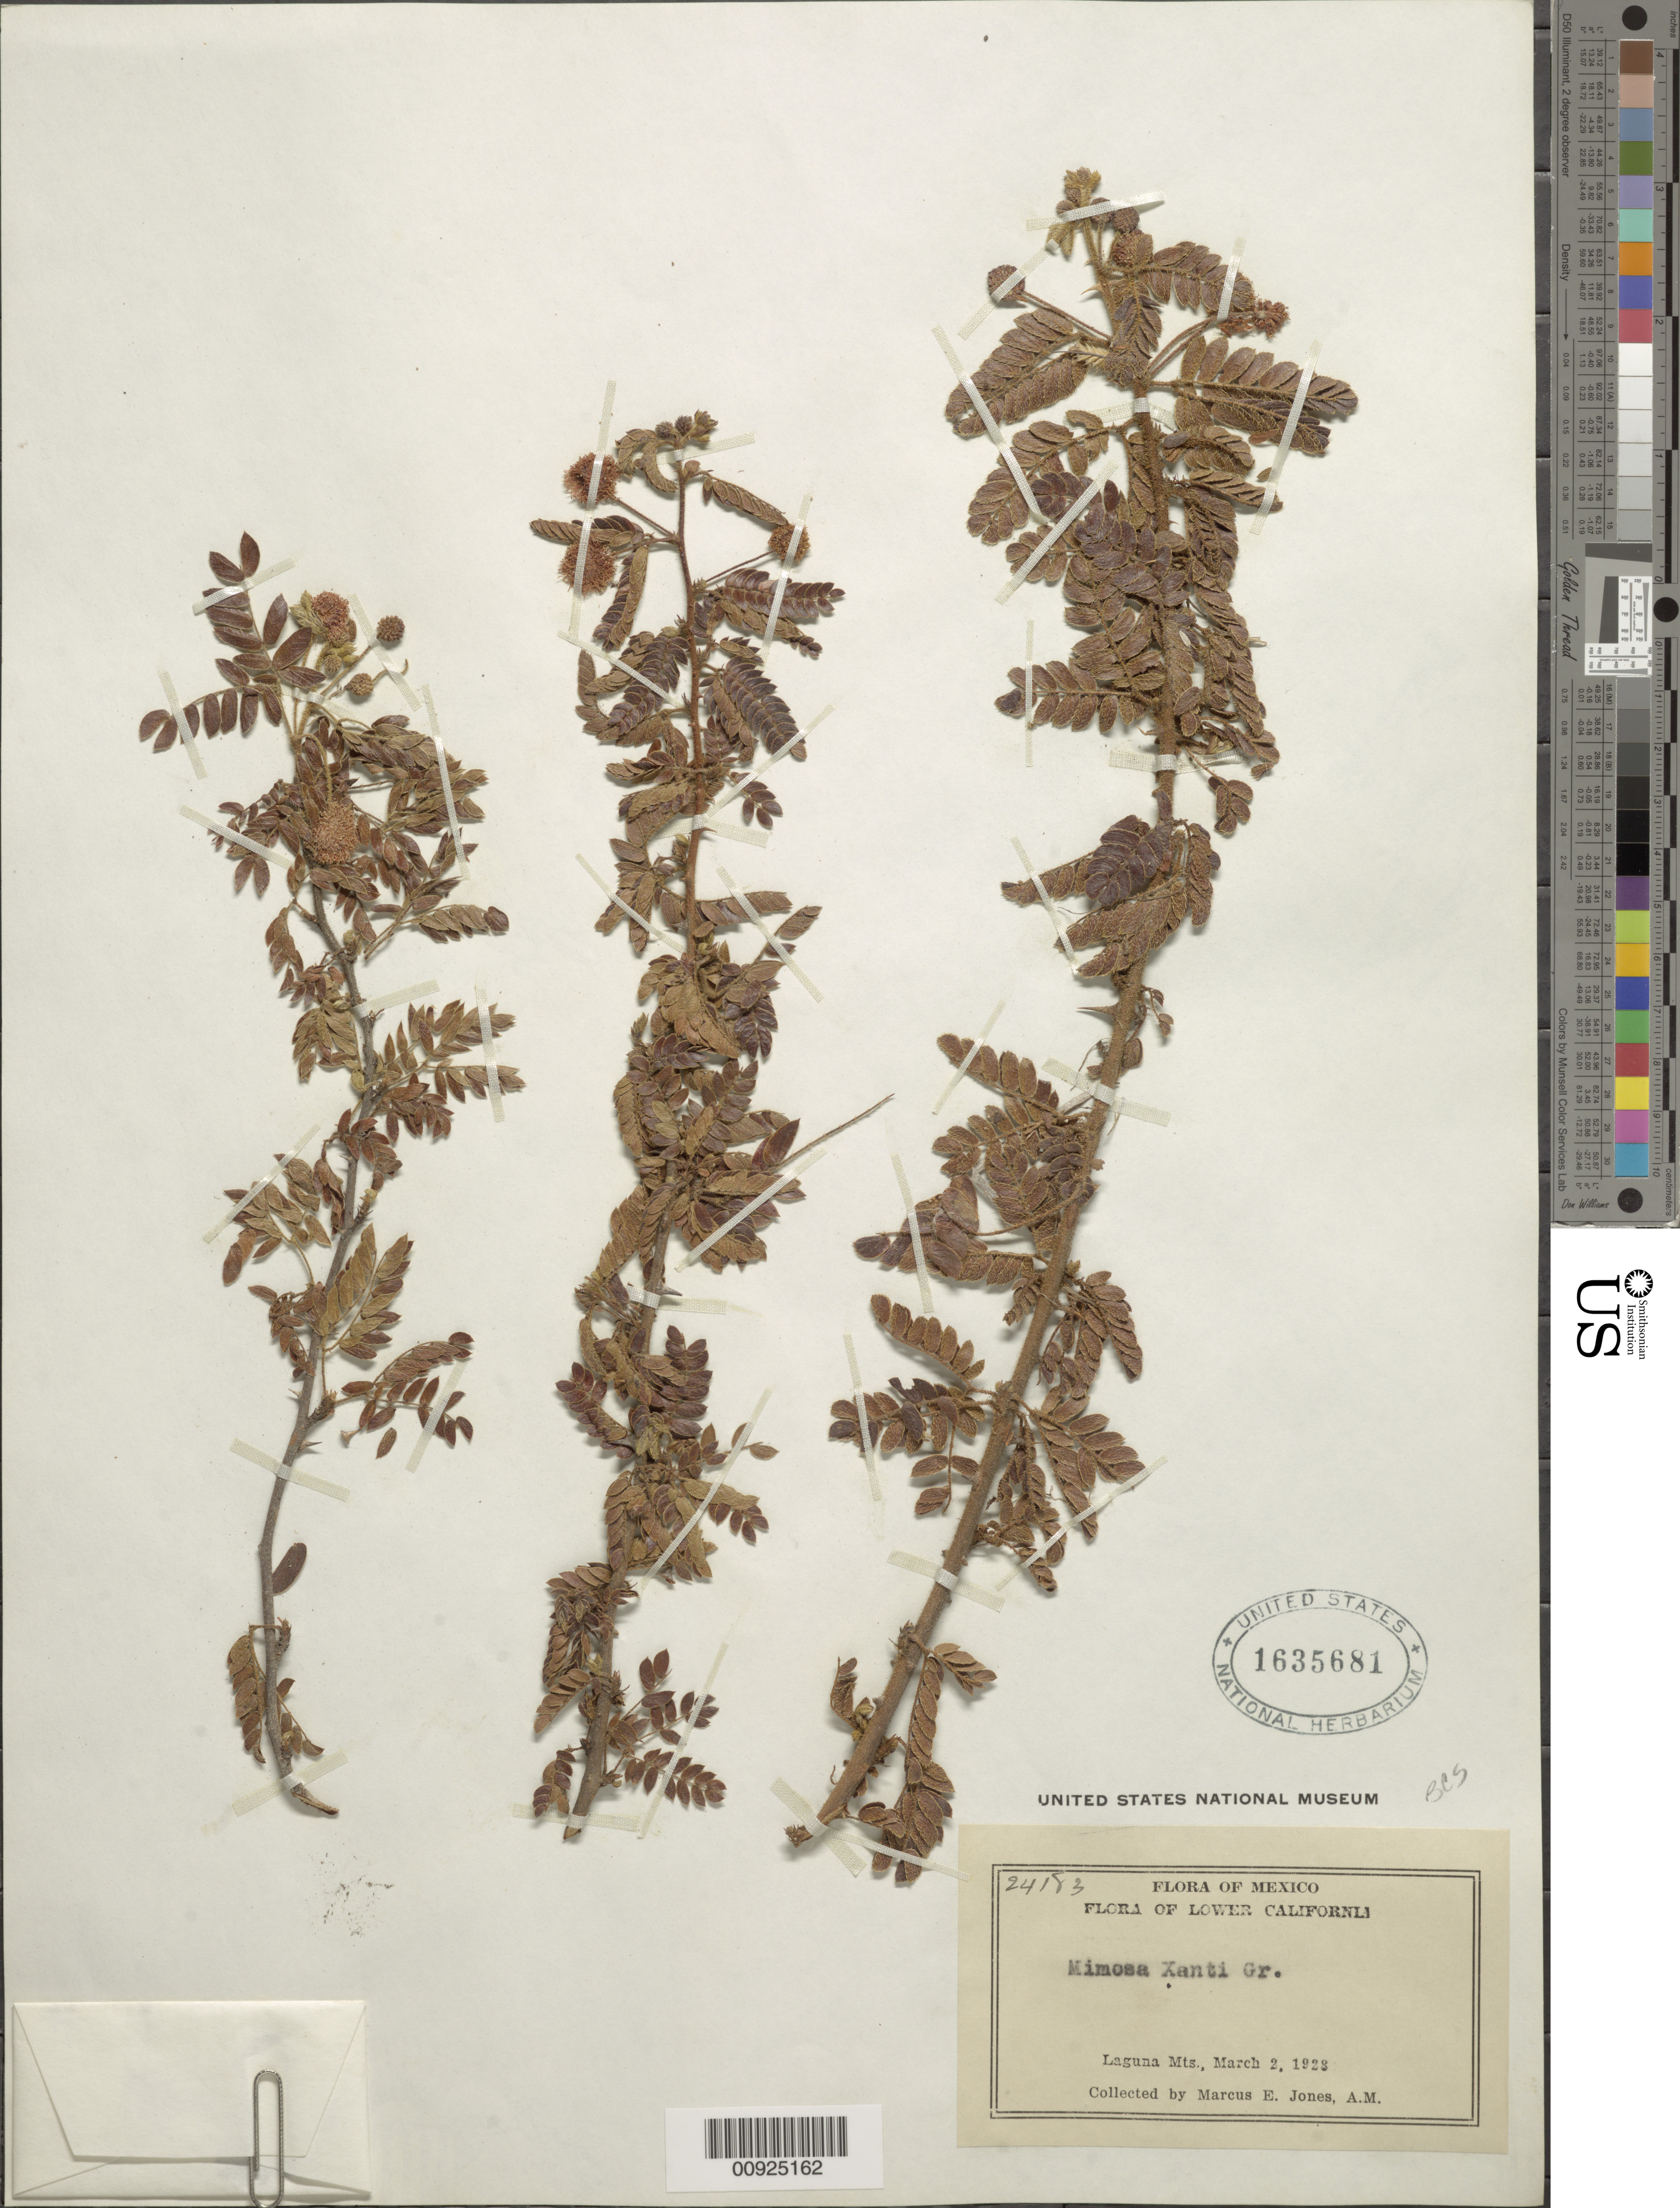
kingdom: Plantae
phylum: Tracheophyta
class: Magnoliopsida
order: Fabales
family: Fabaceae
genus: Mimosa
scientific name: Mimosa xanti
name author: A. Gray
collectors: M. E. Jones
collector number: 24183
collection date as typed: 02 Mar 1928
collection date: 1928-03-02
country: Mexico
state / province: Baja California Sur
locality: Laguna Mts., Lower California.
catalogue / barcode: US 1635681